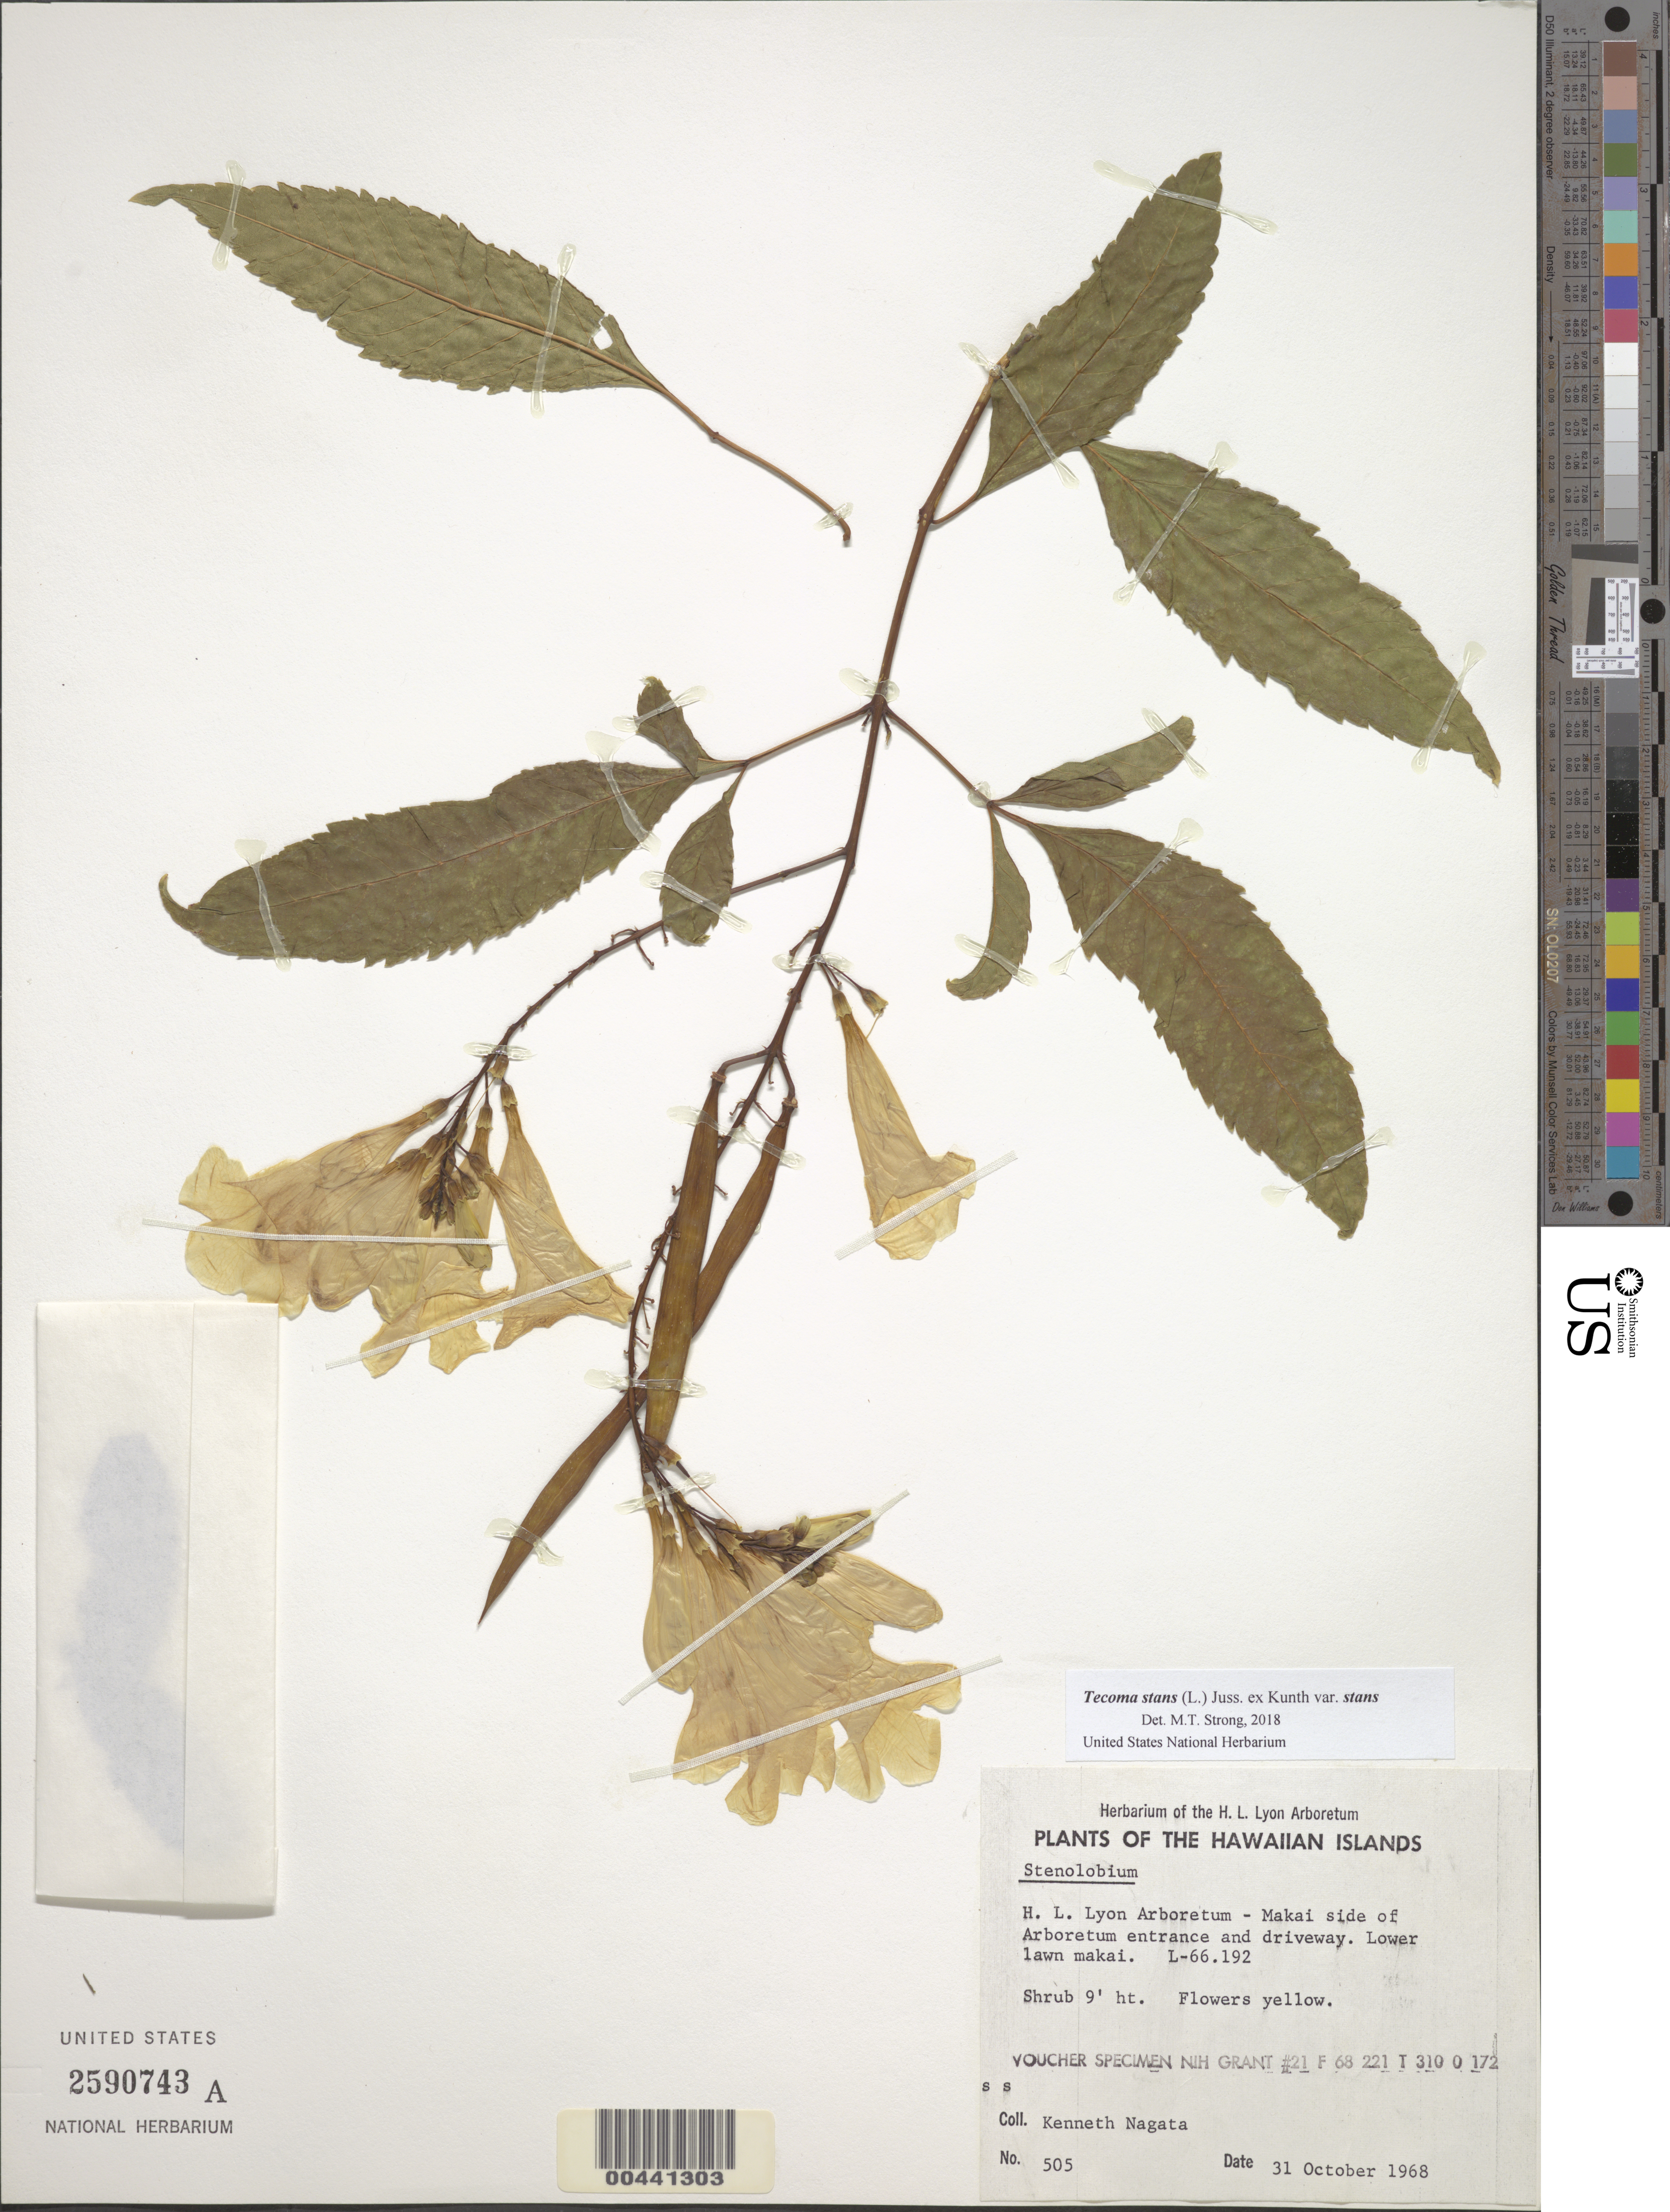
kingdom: Plantae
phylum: Tracheophyta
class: Magnoliopsida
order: Lamiales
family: Bignoniaceae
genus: Cybistax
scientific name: Cybistax sp.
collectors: K. Nagata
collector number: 505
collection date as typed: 31 Oct 1968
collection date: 1968-10-31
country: United States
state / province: Hawaii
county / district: Honolulu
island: Oahu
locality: Honolulu, H.L. Lyon Arboretum-Makai side of Arboretum entrance and driveway, lower lawn makai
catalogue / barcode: US 2590743A